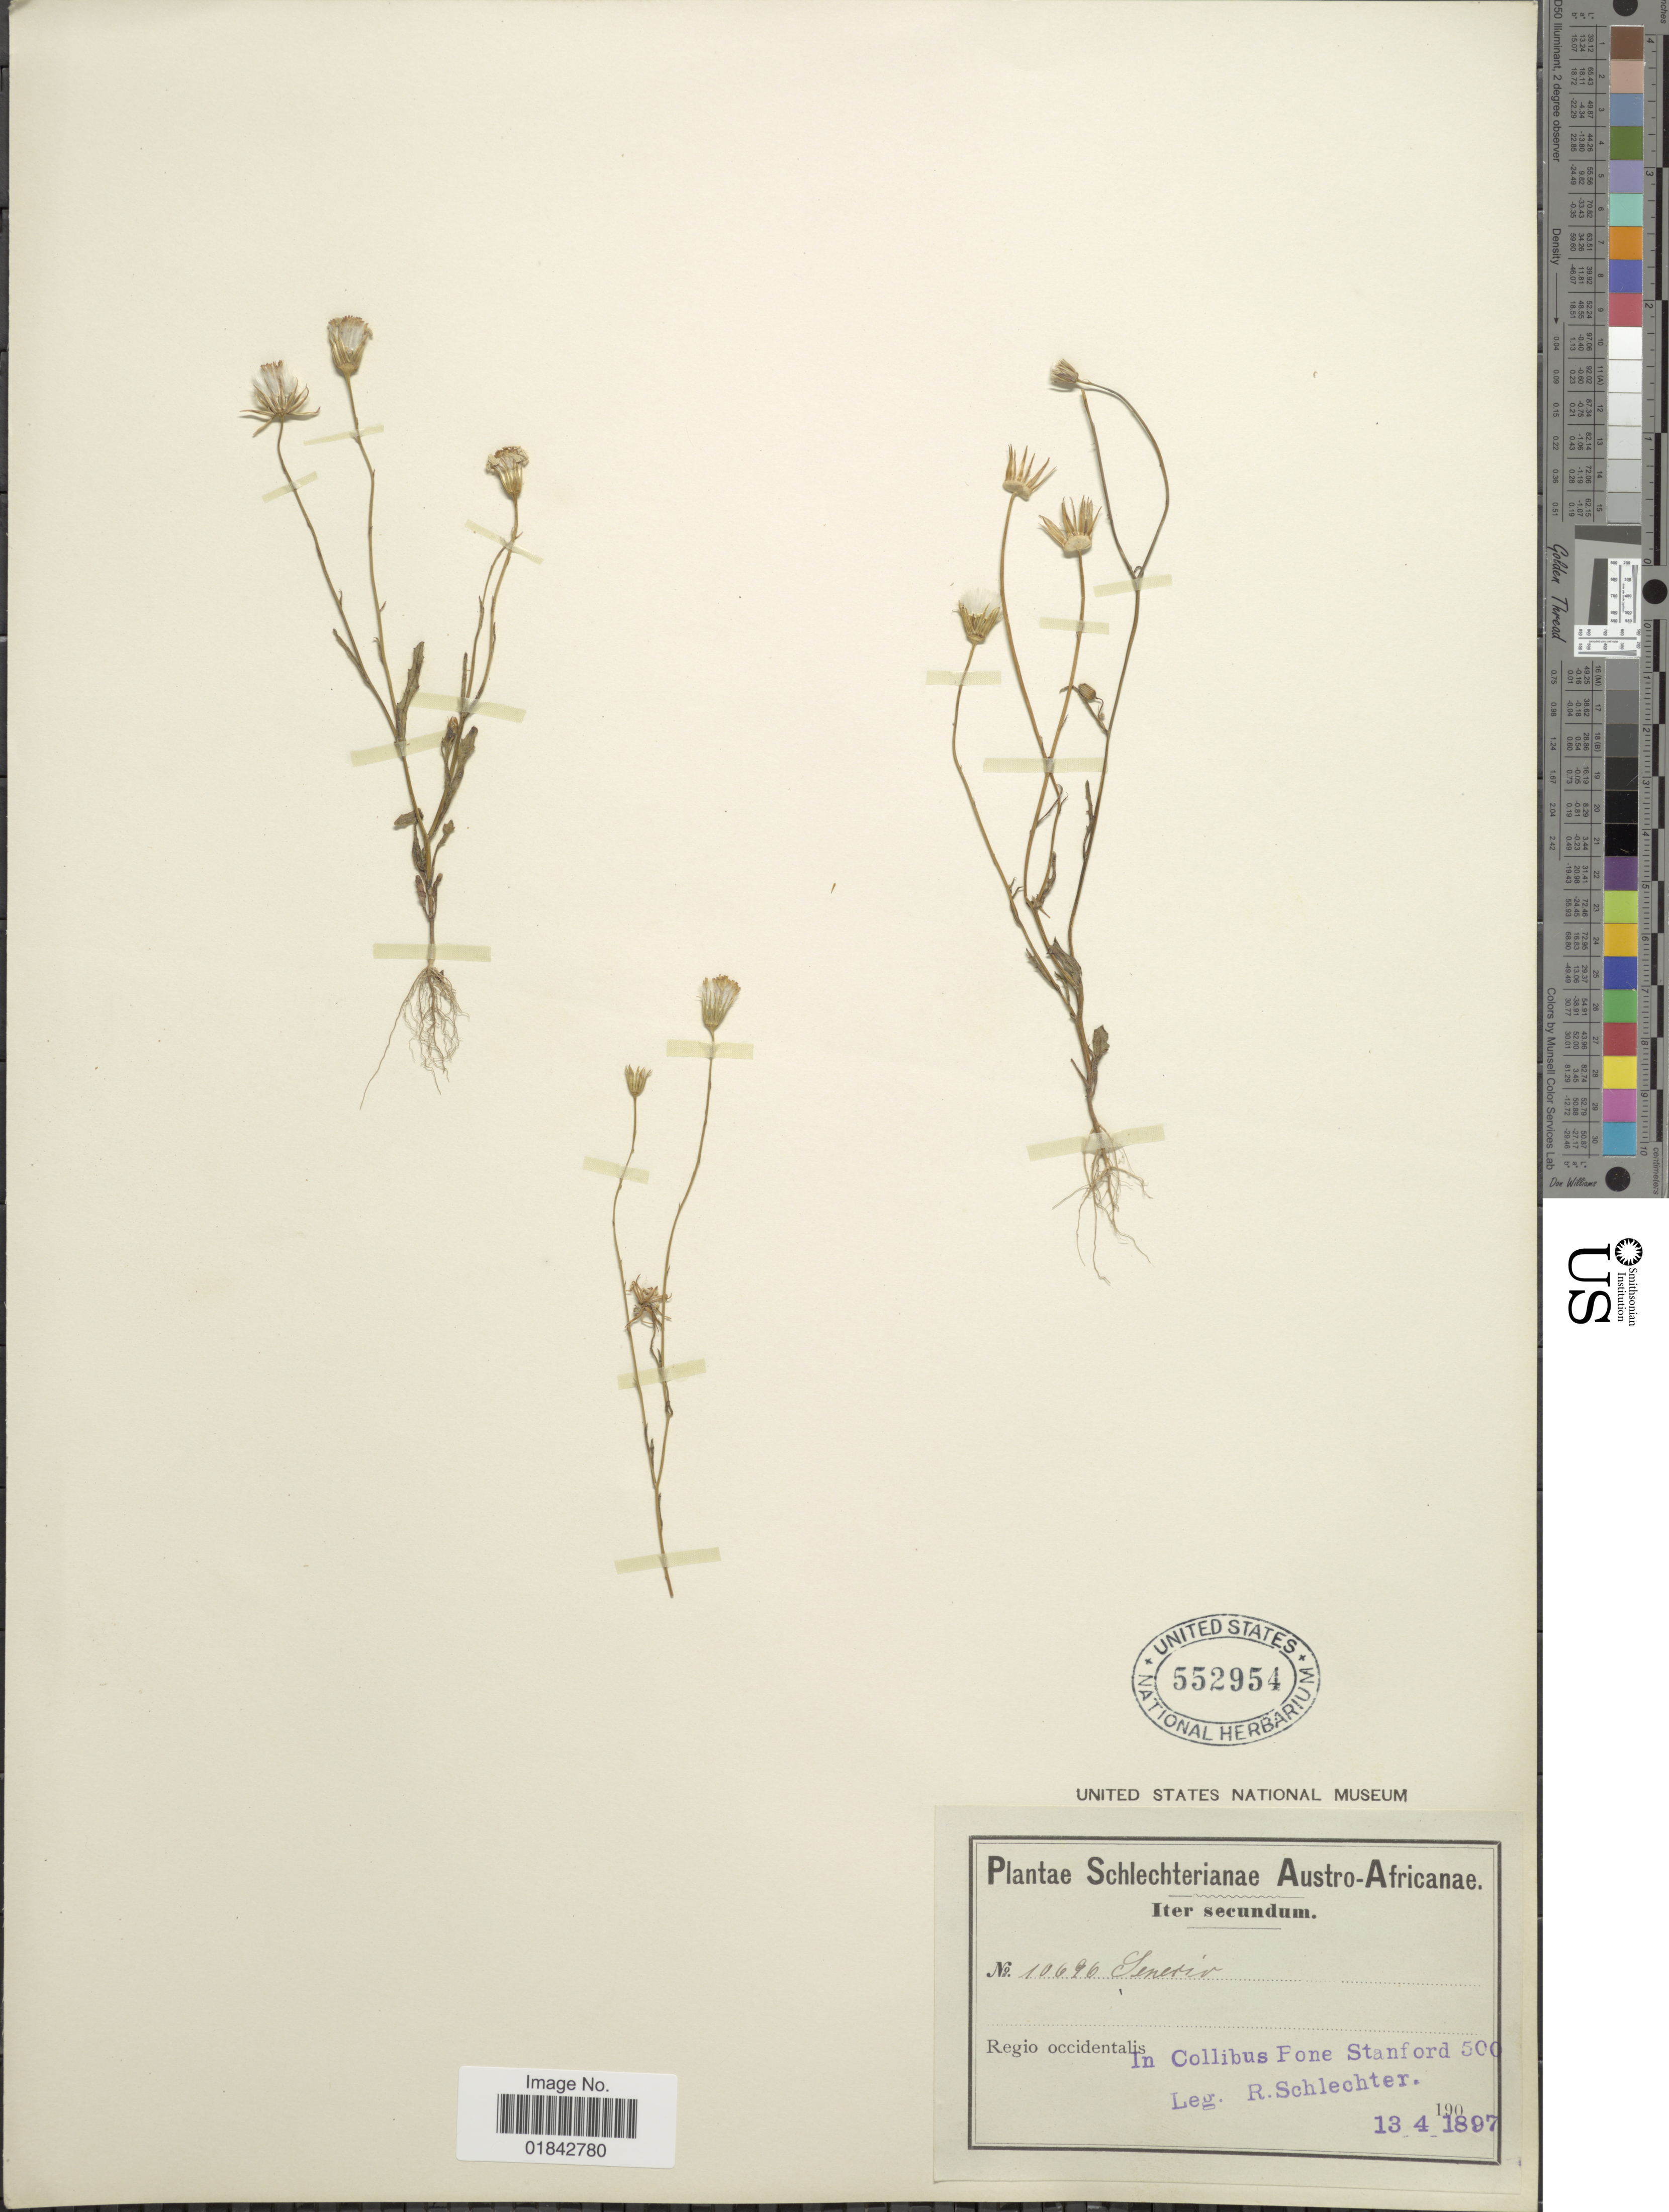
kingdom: Plantae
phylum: Tracheophyta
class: Magnoliopsida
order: Asterales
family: Asteraceae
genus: Senecio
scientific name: Senecio sp.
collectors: F. R. R. Schlechter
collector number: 10696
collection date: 1897-04-13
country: South Africa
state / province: Western Cape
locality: Austro-Africanae, in Collibus Pone Stanford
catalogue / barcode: US 552954